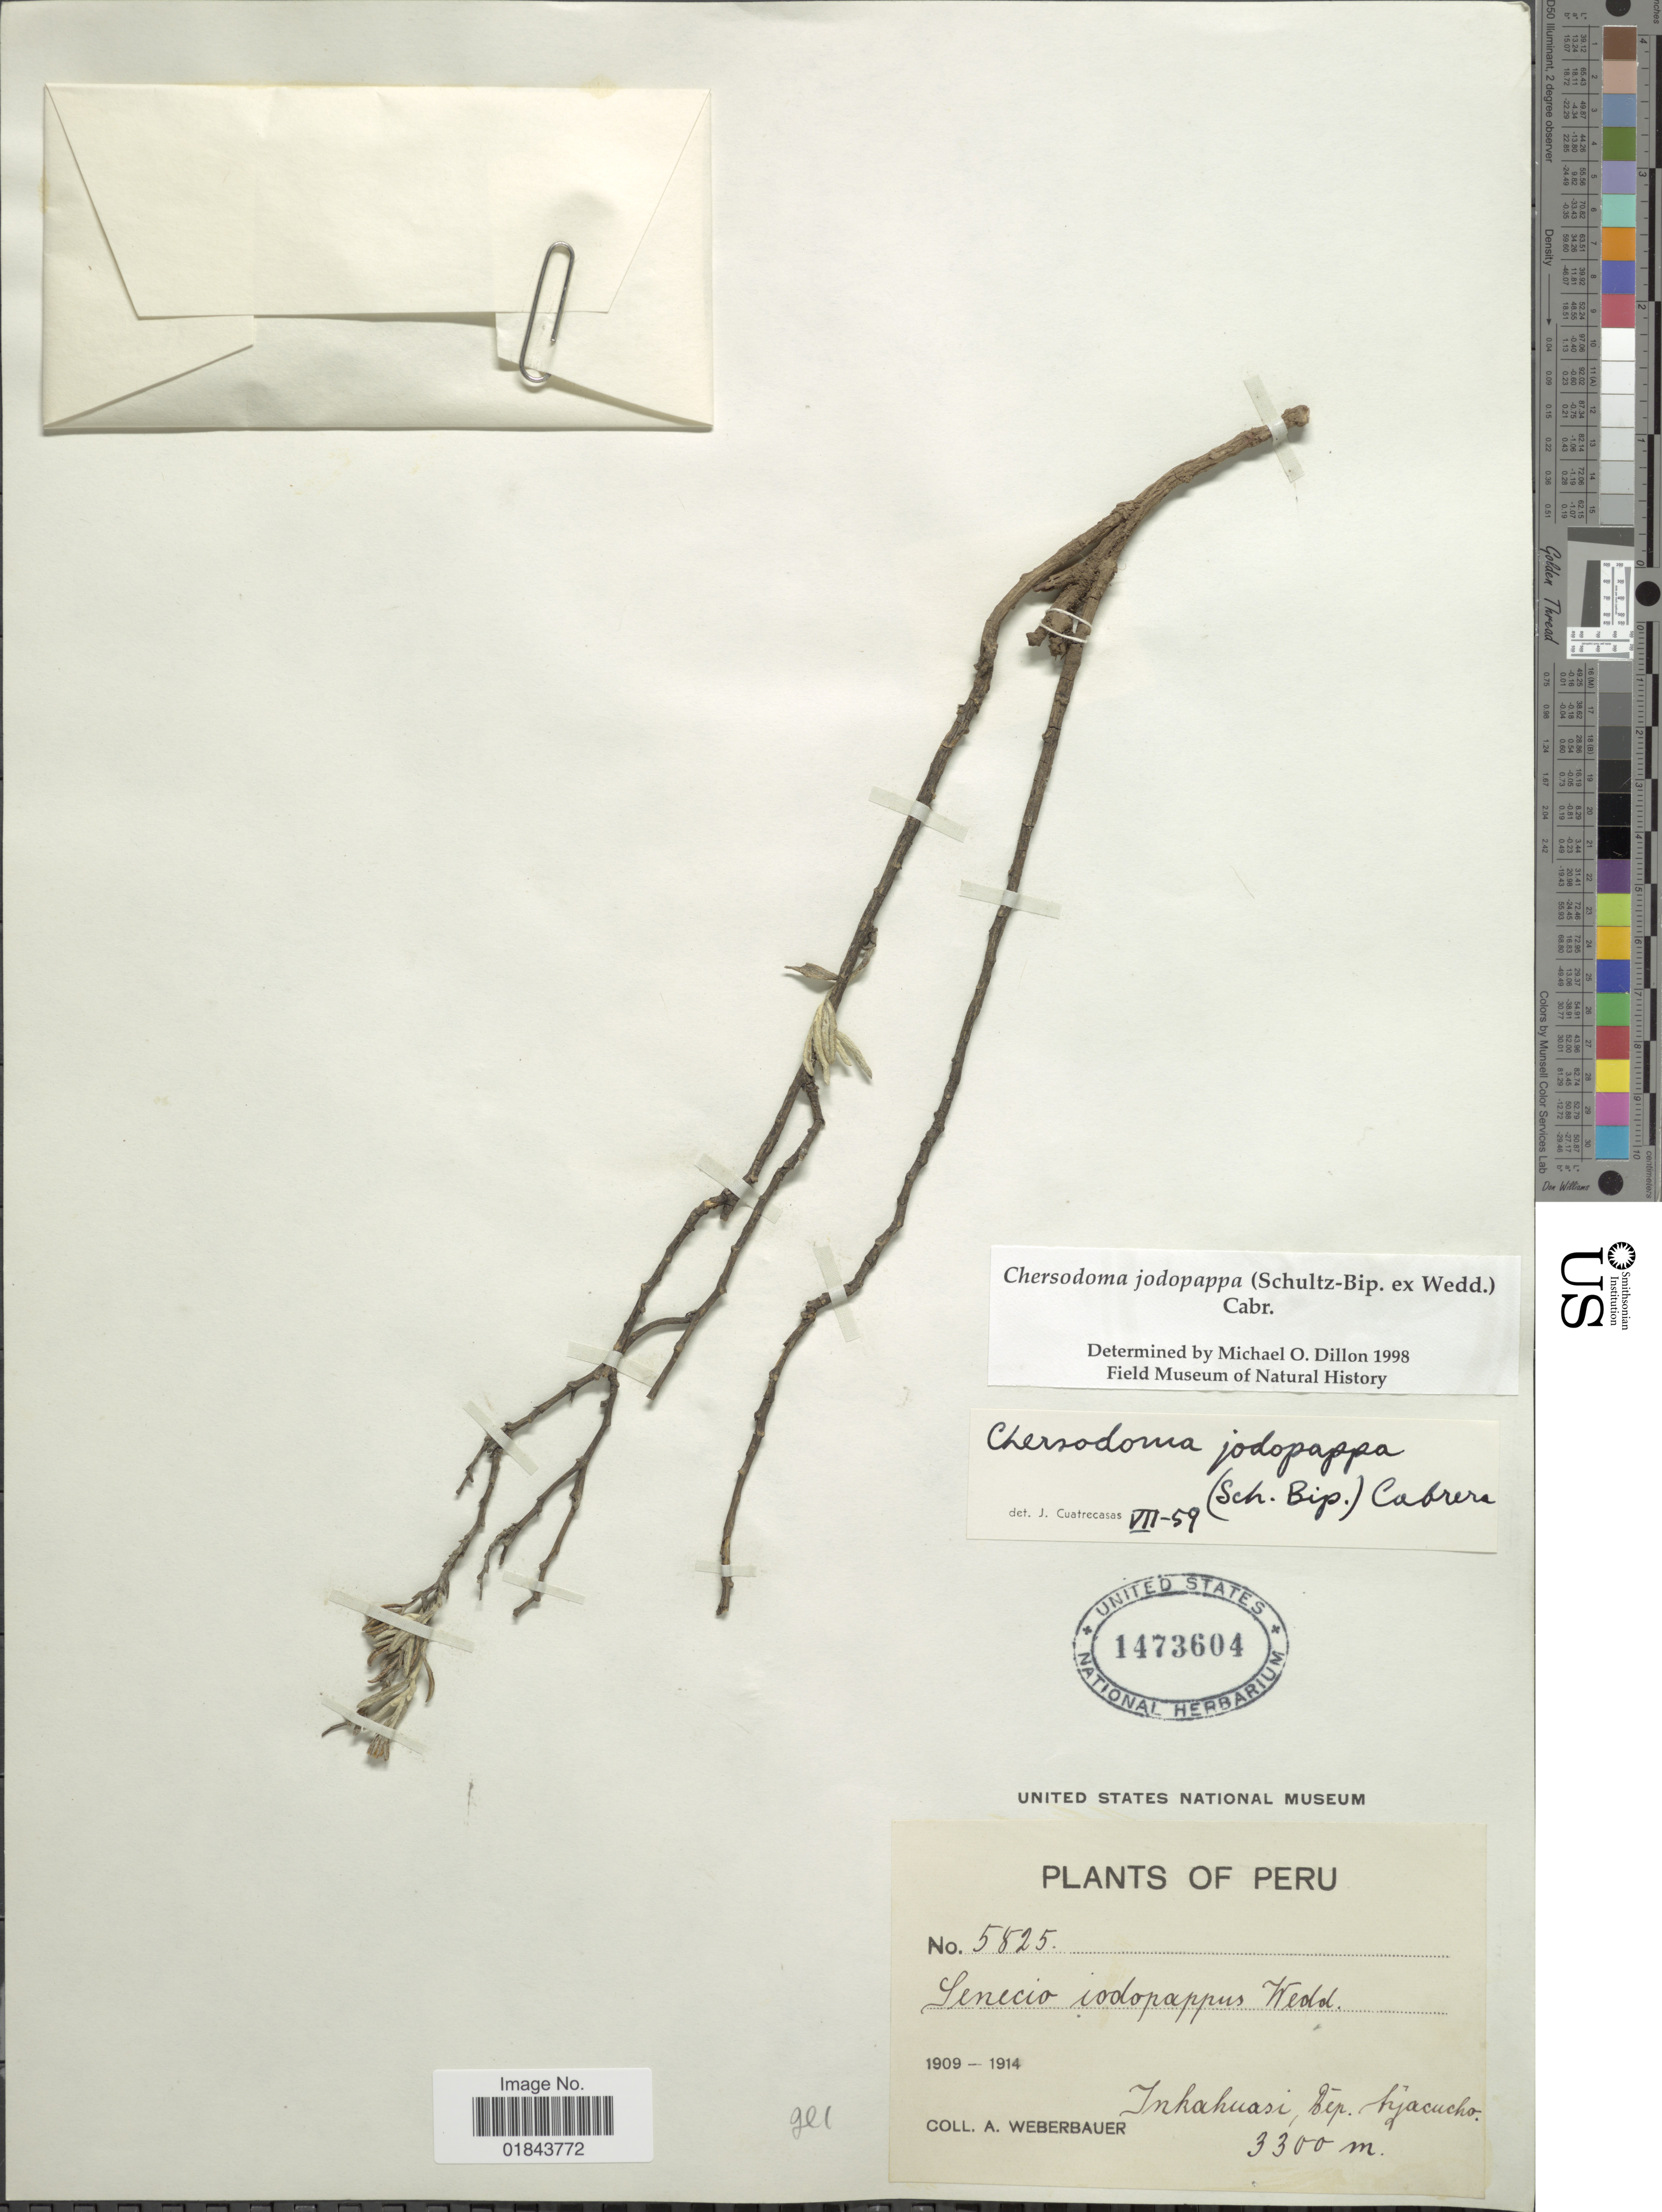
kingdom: Plantae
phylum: Tracheophyta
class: Magnoliopsida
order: Asterales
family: Asteraceae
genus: Chersodoma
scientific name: Chersodoma jodopappa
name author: (Sch. Bip.) Cabrera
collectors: A. Weberbauer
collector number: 5825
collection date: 1909/1914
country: Peru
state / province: Ayacucho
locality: Inkahuasi, Dep. Ayacucho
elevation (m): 3300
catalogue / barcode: US 1473604